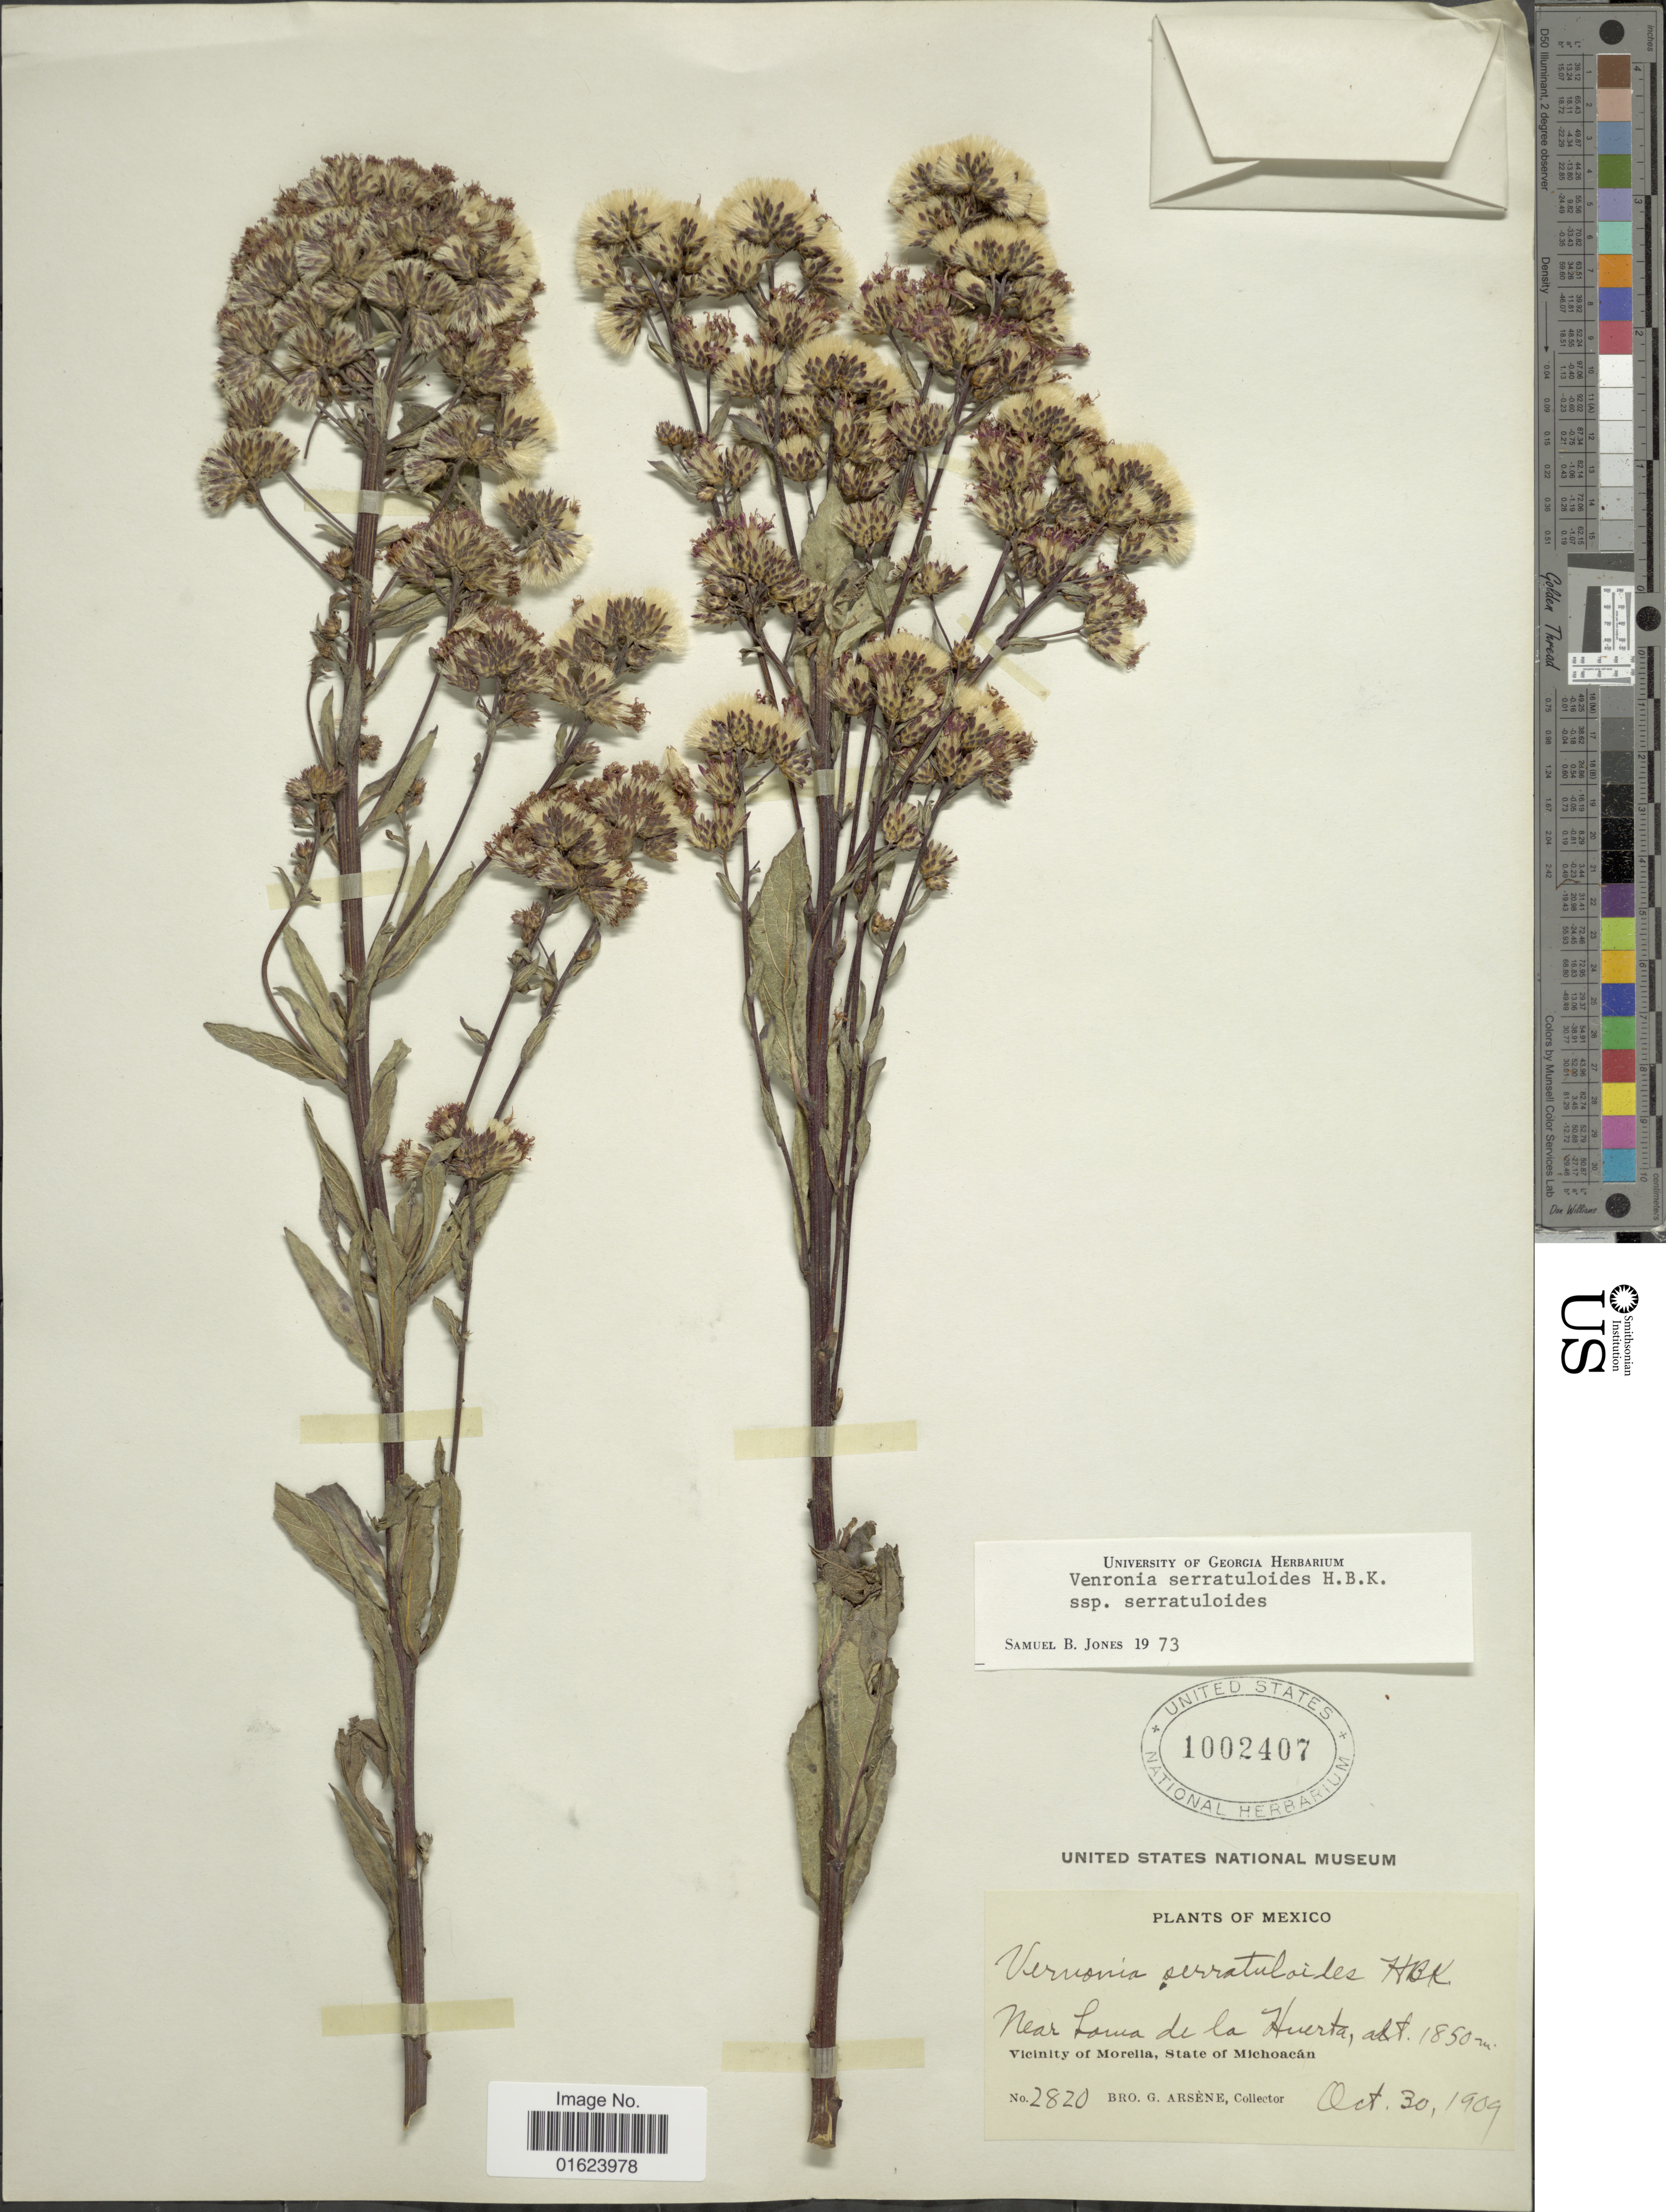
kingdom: Plantae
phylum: Tracheophyta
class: Magnoliopsida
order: Asterales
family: Asteraceae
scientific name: Vickianthus serratuloides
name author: (Kunth) H. Rob.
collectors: Bro. G. Arsène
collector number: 2820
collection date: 1909-10-30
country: Mexico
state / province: Michoacán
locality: Near Loma de la Huerta, Vicinity of Morella, State of Michoacan.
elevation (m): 1850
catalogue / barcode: US 1002407